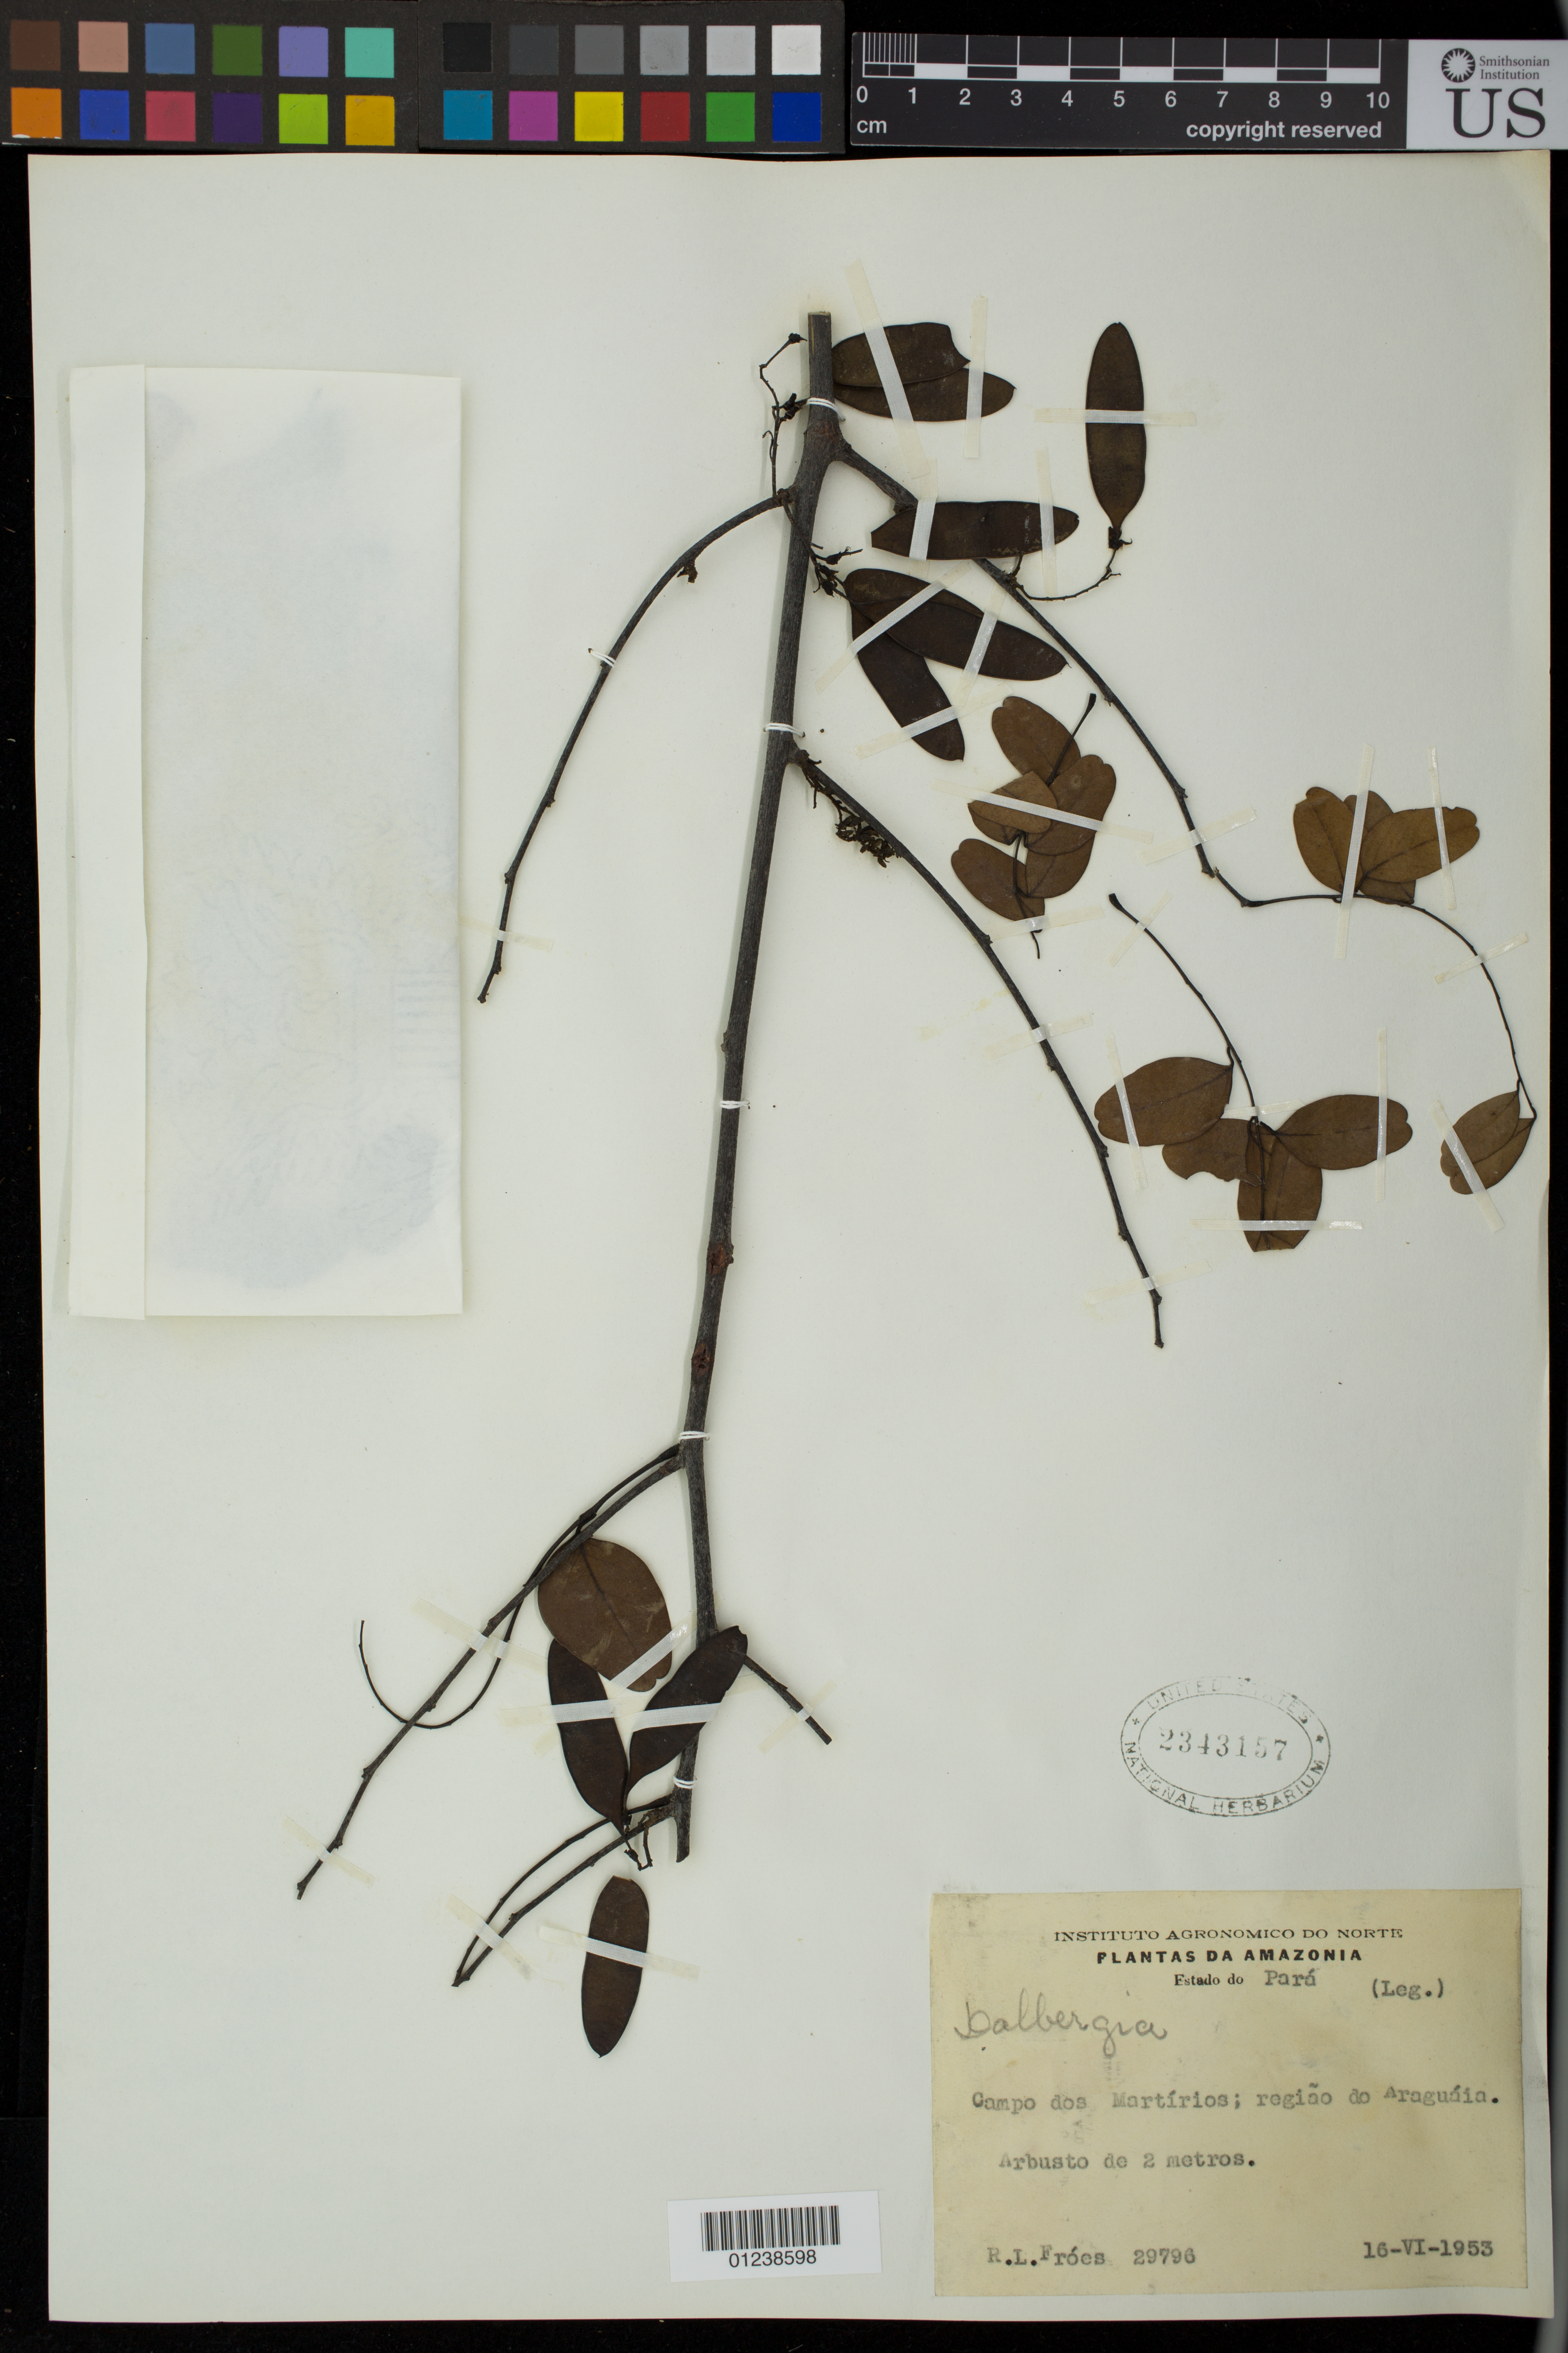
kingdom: Plantae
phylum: Tracheophyta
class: Magnoliopsida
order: Fabales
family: Fabaceae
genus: Dalbergia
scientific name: Dalbergia sp.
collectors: R. L. Fróes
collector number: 29796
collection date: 1953-06-16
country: Brazil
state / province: Para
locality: Campo dos Martirios; regiao do Araguaia.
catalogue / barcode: US 2343157